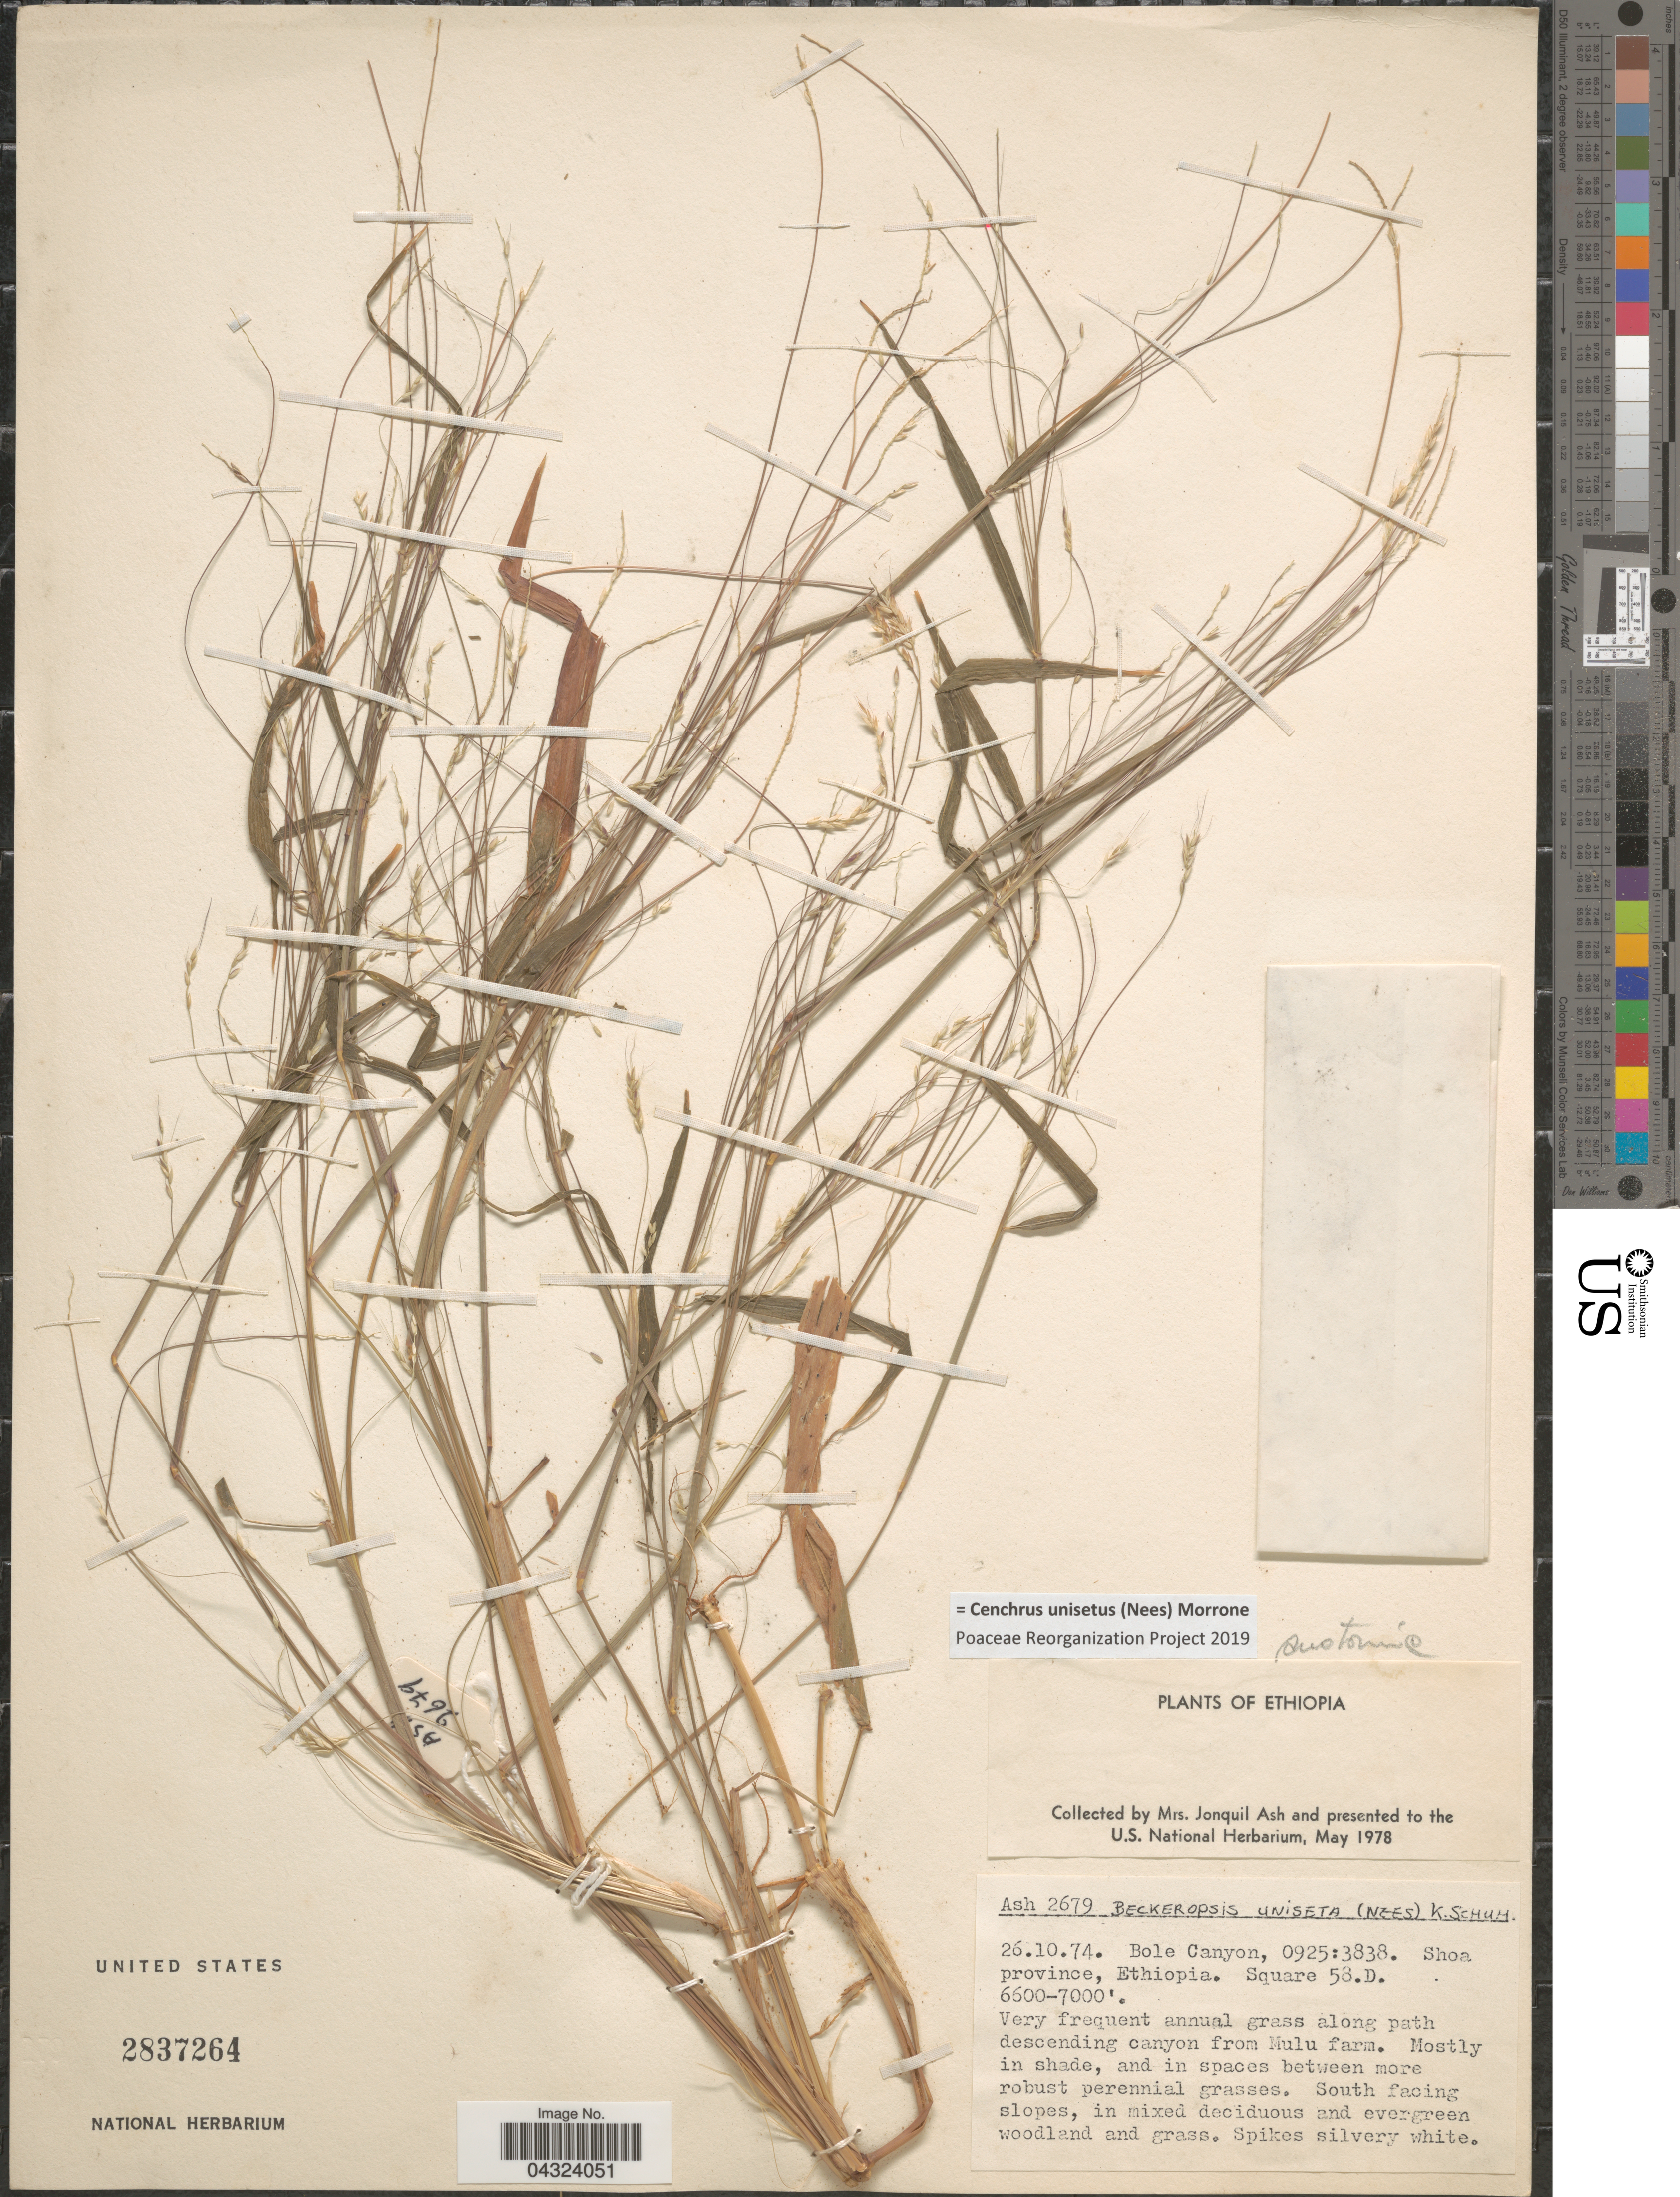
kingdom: Plantae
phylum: Tracheophyta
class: Liliopsida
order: Poales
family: Poaceae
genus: Cenchrus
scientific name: Cenchrus unisetus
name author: (Nees) Morrone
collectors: J. Ash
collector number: Ash2679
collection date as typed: Transcribed d/m/y: 26/10/74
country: Ethiopia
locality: Bole Canyon, 0925:3838. Shoa province. Square 58.D.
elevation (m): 2012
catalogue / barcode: US 2837264